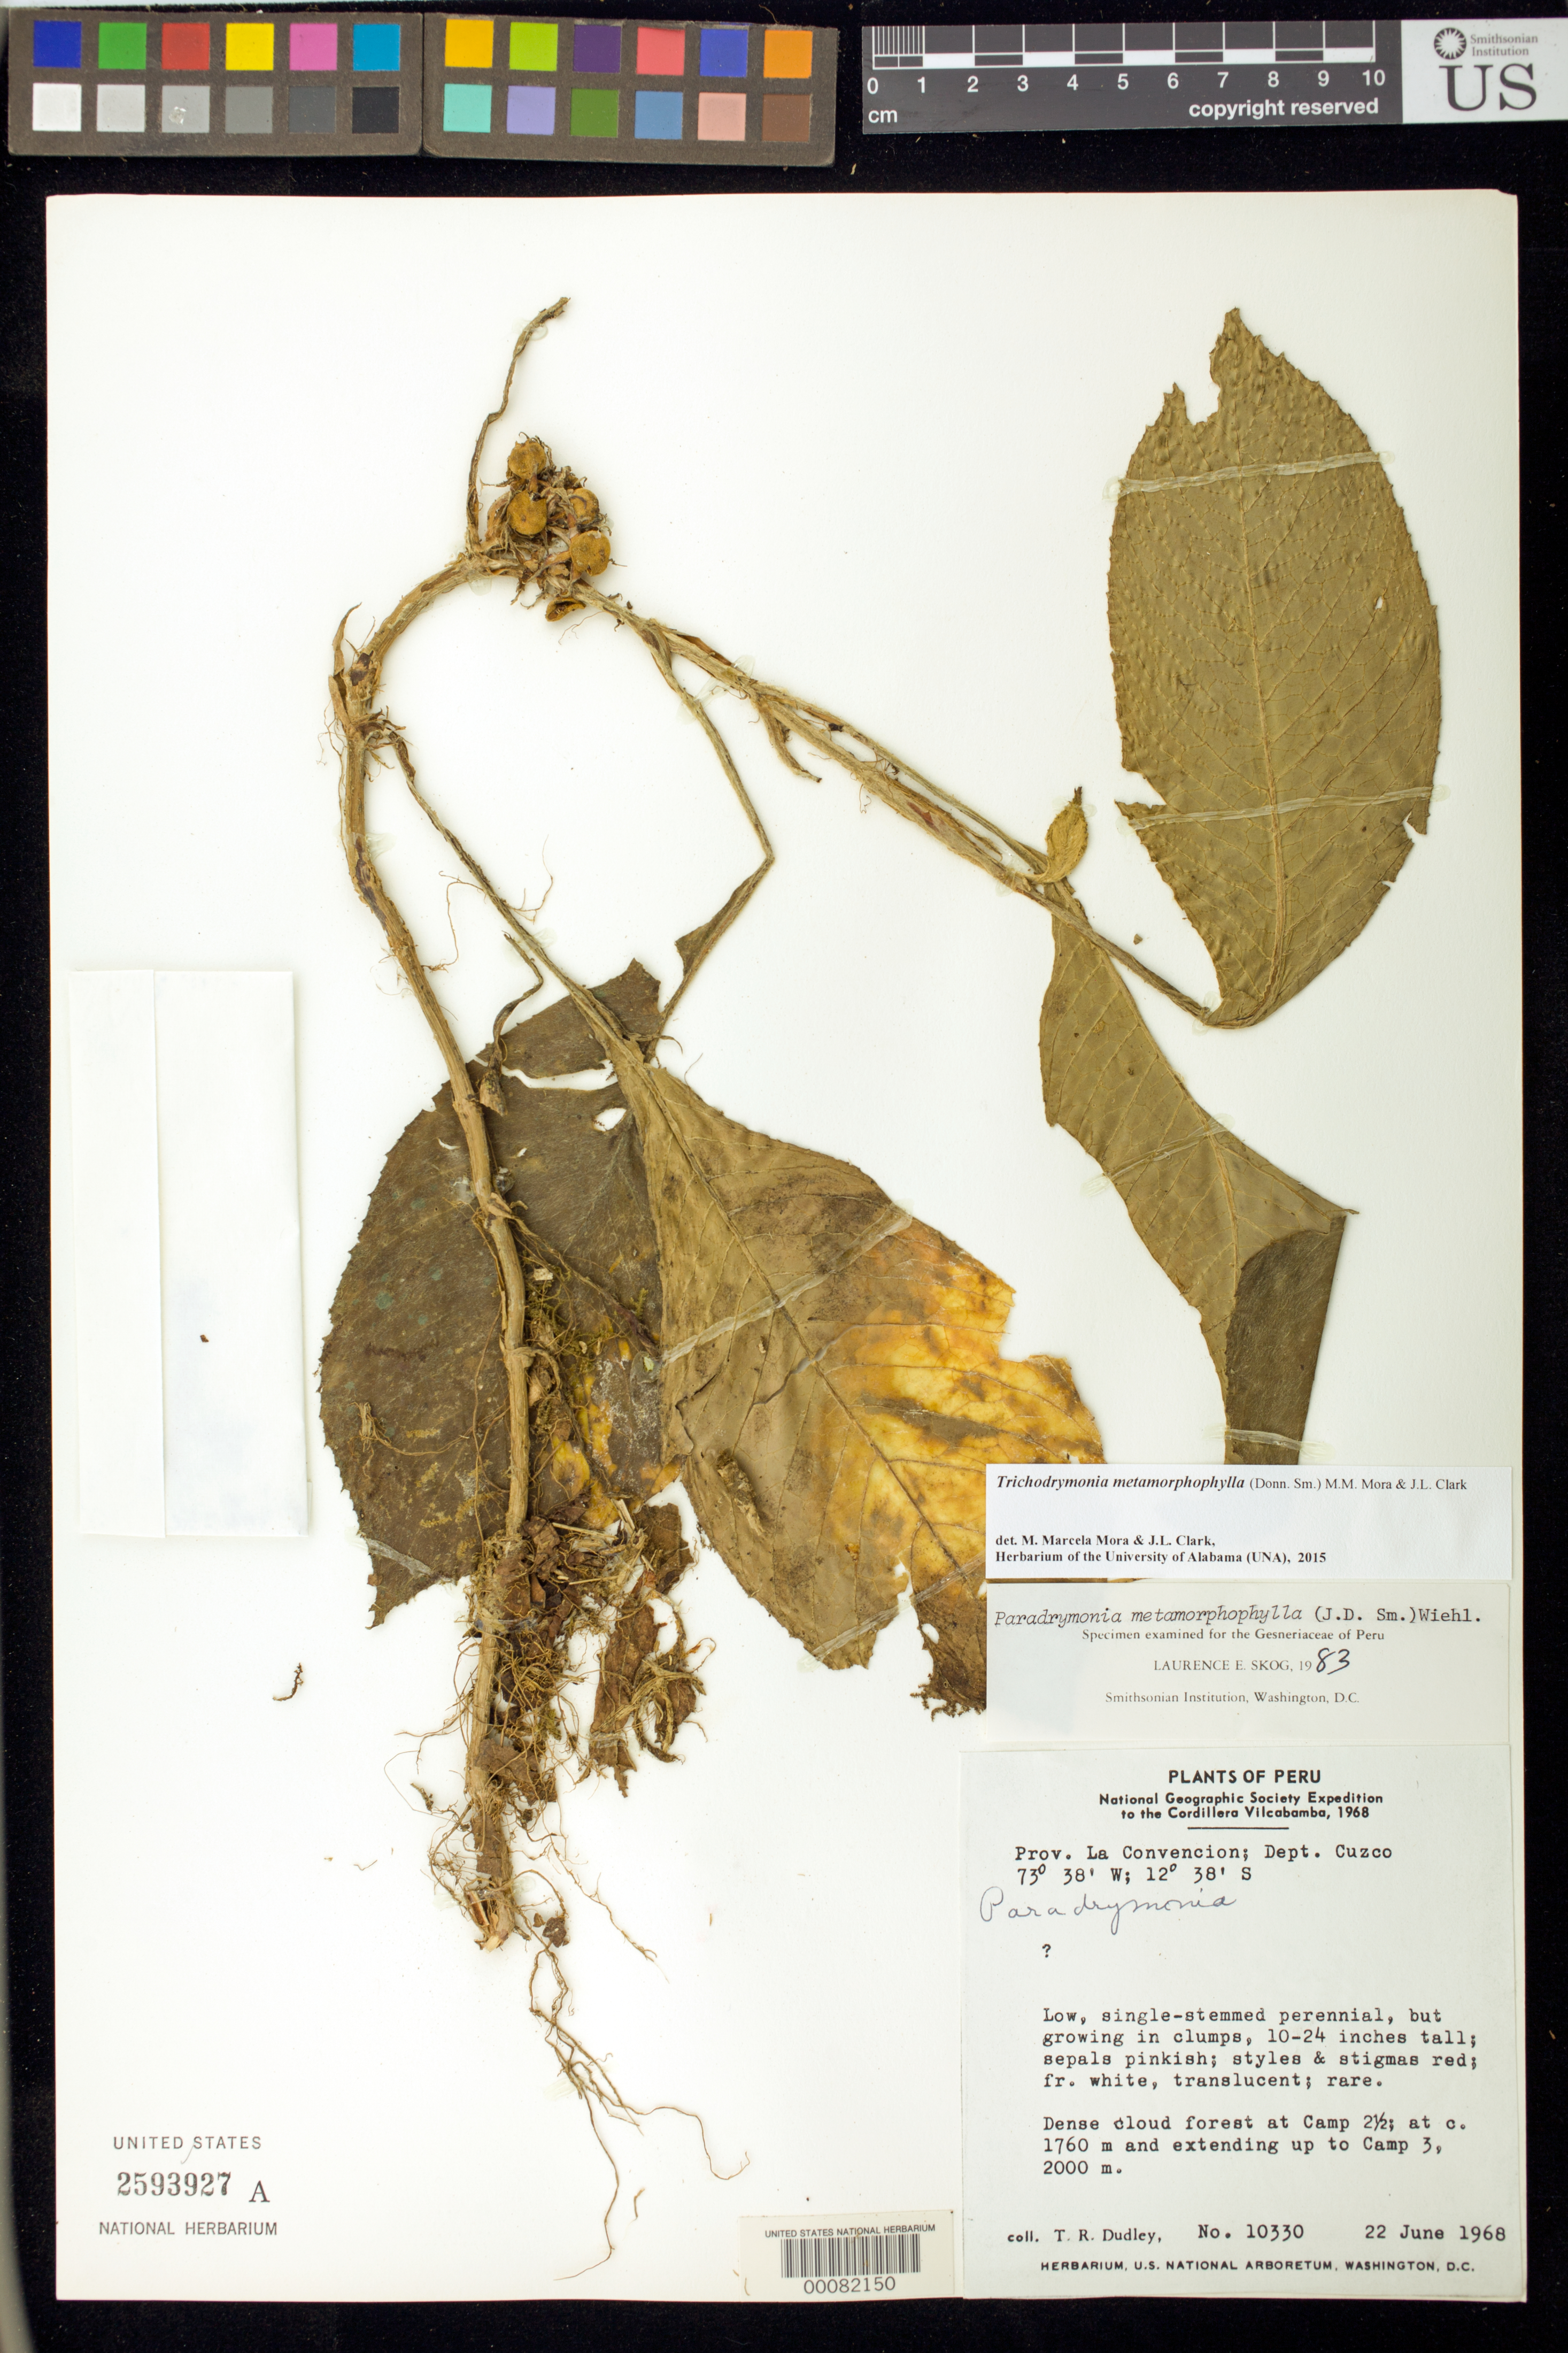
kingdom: Plantae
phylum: Tracheophyta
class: Magnoliopsida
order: Lamiales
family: Gesneriaceae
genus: Trichodrymonia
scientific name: Trichodrymonia metamorphophylla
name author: (Donn. Sm.) M.M. Mora & J.L. Clark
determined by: Mora, M. M.; Clark, J. L.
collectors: T. R. Dudley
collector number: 10330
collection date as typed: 22 Jun 1968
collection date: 1968-06-22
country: Peru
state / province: Cusco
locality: Prov. La Convencion; at Camp 2 1/2 and extending up to Camp 3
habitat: Dense cloud forest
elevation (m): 1760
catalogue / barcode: US 2593927A